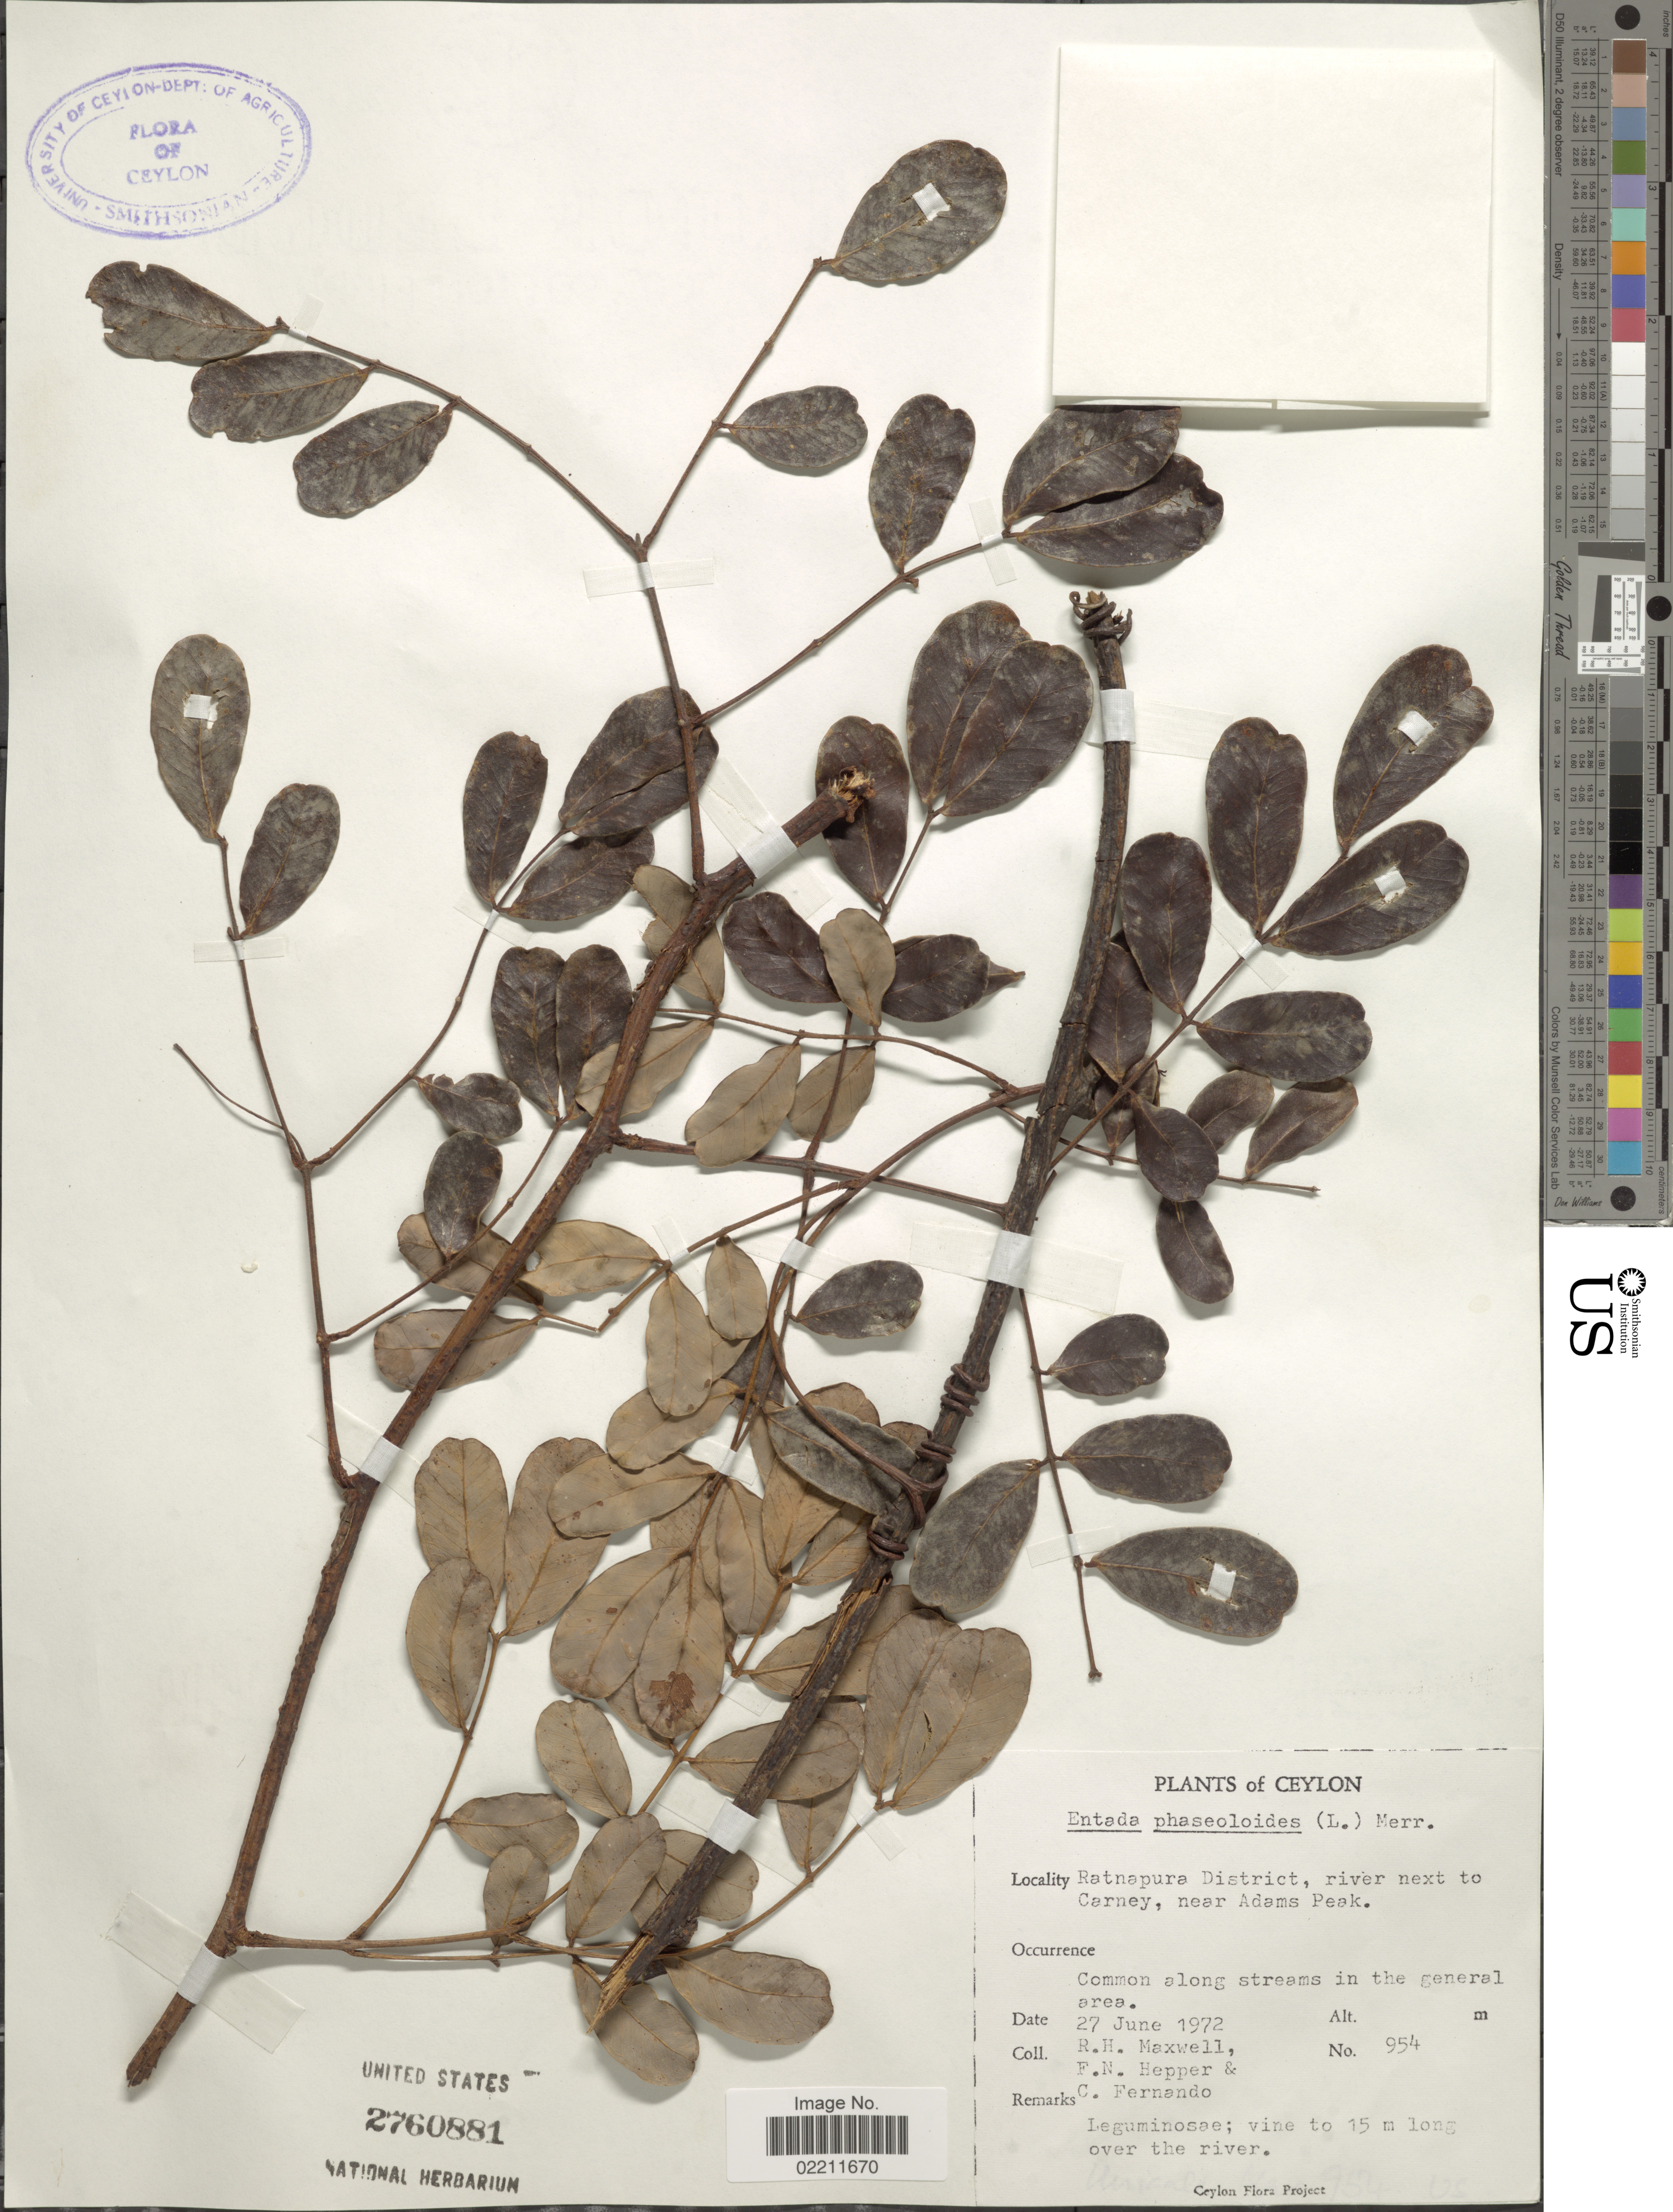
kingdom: Plantae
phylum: Tracheophyta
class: Magnoliopsida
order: Fabales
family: Fabaceae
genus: Entada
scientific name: Entada rheedei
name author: Spreng.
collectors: R. Maxwell, F. Hepper & C. Fernando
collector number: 954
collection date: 1972-06-27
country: Sri Lanka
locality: Ceylon, Ratnapura District, river next to Carney, near Adams Peak.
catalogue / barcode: US 2760881